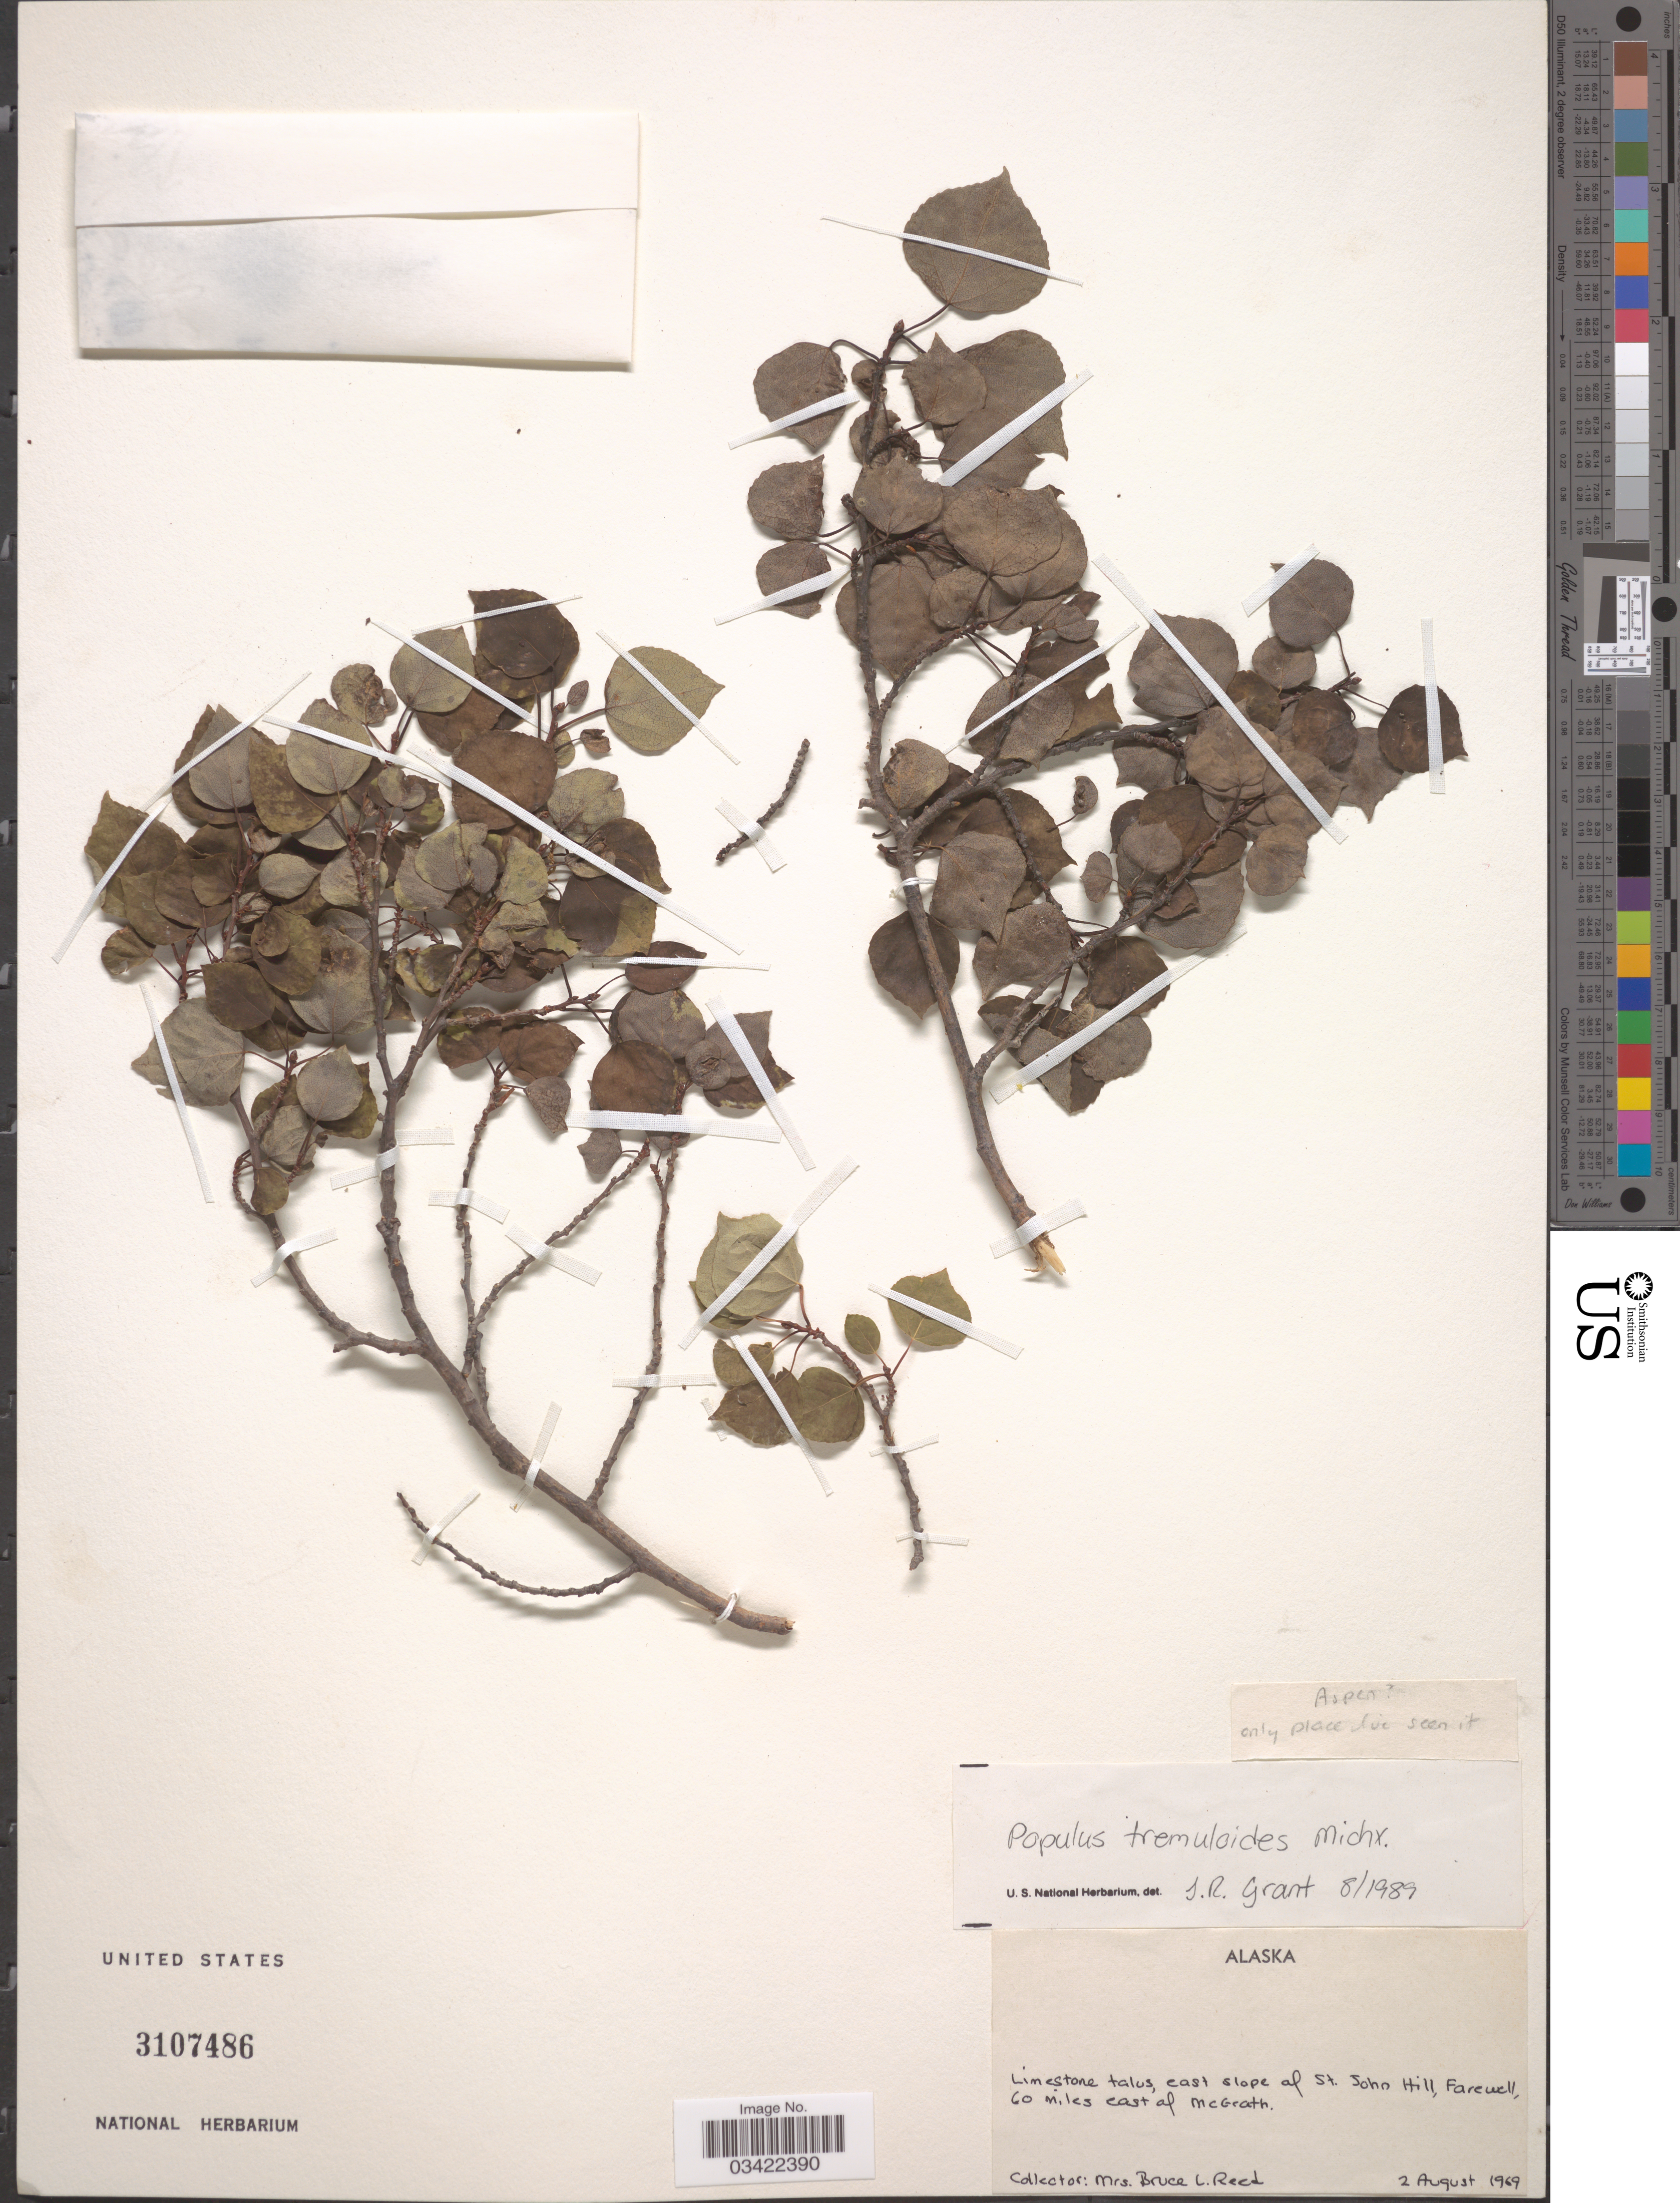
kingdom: Plantae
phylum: Tracheophyta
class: Magnoliopsida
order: Malpighiales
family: Salicaceae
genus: Populus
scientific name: Populus tremuloides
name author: Michx.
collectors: B. Reed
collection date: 1969-08-02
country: United States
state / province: Alaska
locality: Limestone talus, east slope of St. John Hill, Farewell, 60 miles east of McGrath.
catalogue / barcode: US 3107486